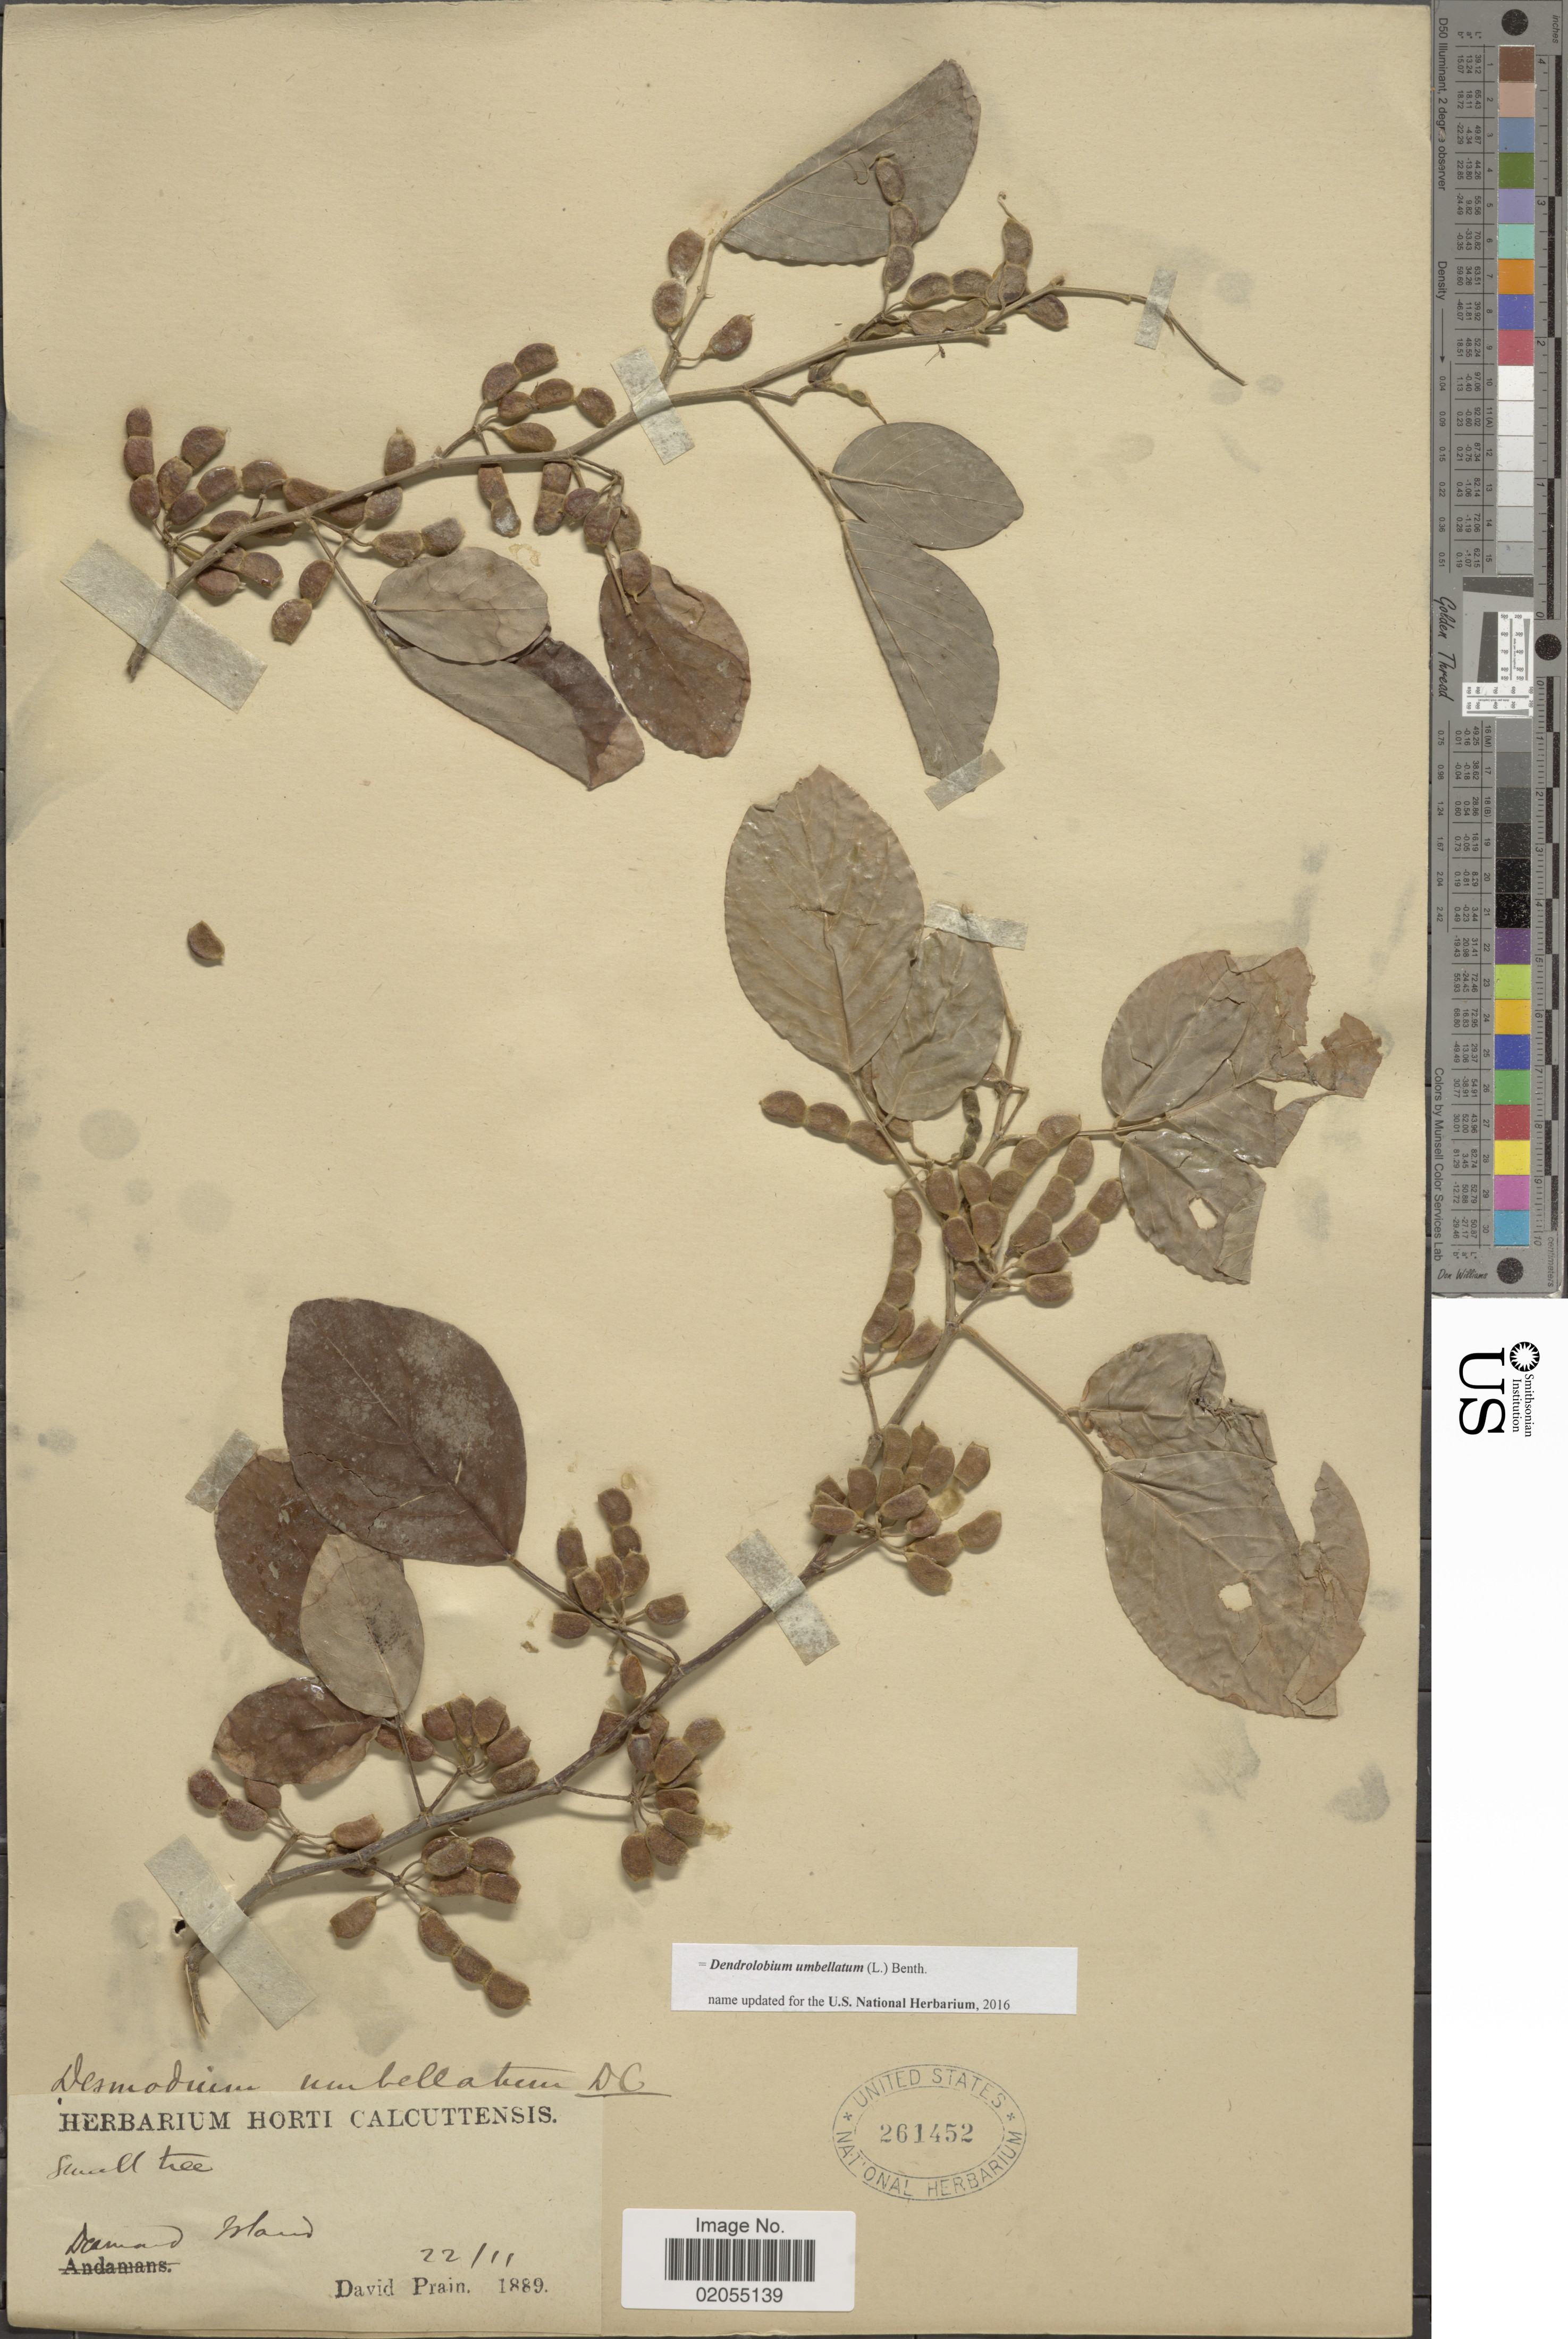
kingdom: Plantae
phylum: Tracheophyta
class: Magnoliopsida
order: Fabales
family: Fabaceae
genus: Dendrolobium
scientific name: Dendrolobium umbellatum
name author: (L.) Benth.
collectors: D. Prain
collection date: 1889-11-22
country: India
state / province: Andaman and Nicobar Islands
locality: Deamand Island [interpreted]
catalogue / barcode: US 261452